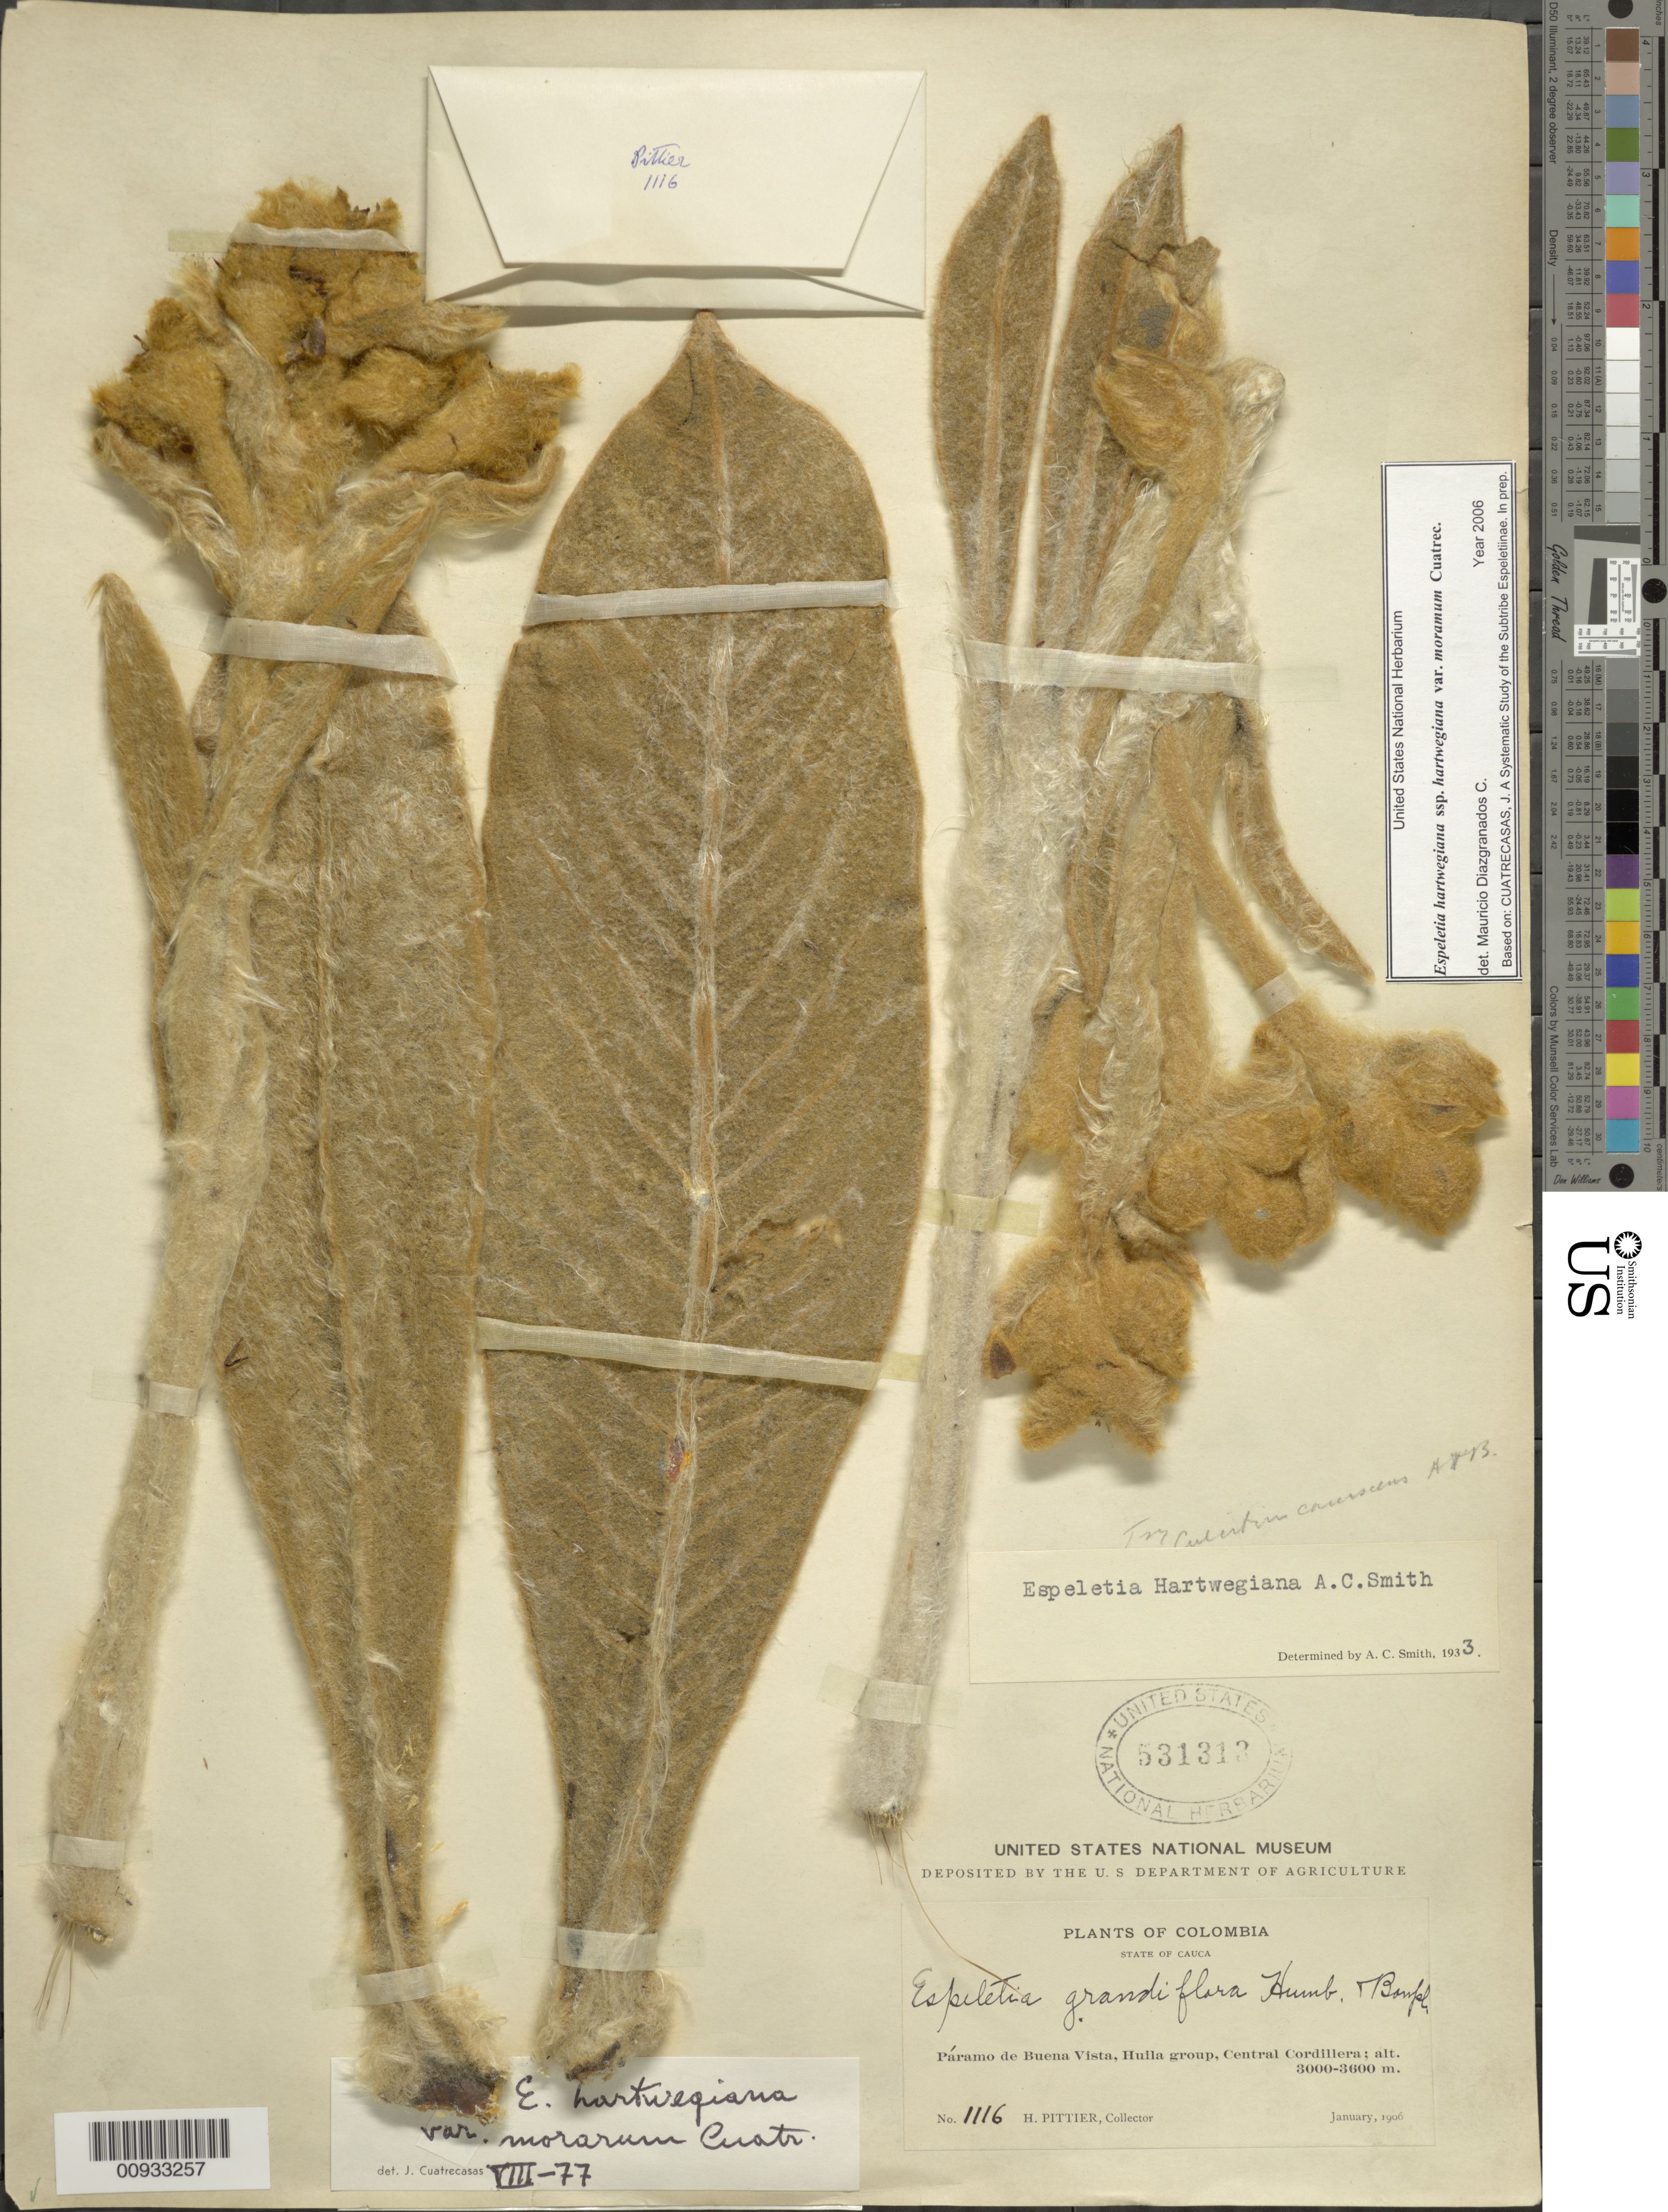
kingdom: Plantae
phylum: Tracheophyta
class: Magnoliopsida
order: Asterales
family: Asteraceae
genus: Espeletia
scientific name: Espeletia hartwegiana var. morarum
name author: Cuatrec.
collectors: H. F. Pittier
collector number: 1116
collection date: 1906-01-01/1906-01-31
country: Colombia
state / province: Cauca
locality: Páramo de Buena Vista. Huila group, Cordillera Central.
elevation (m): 3000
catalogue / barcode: US 531313